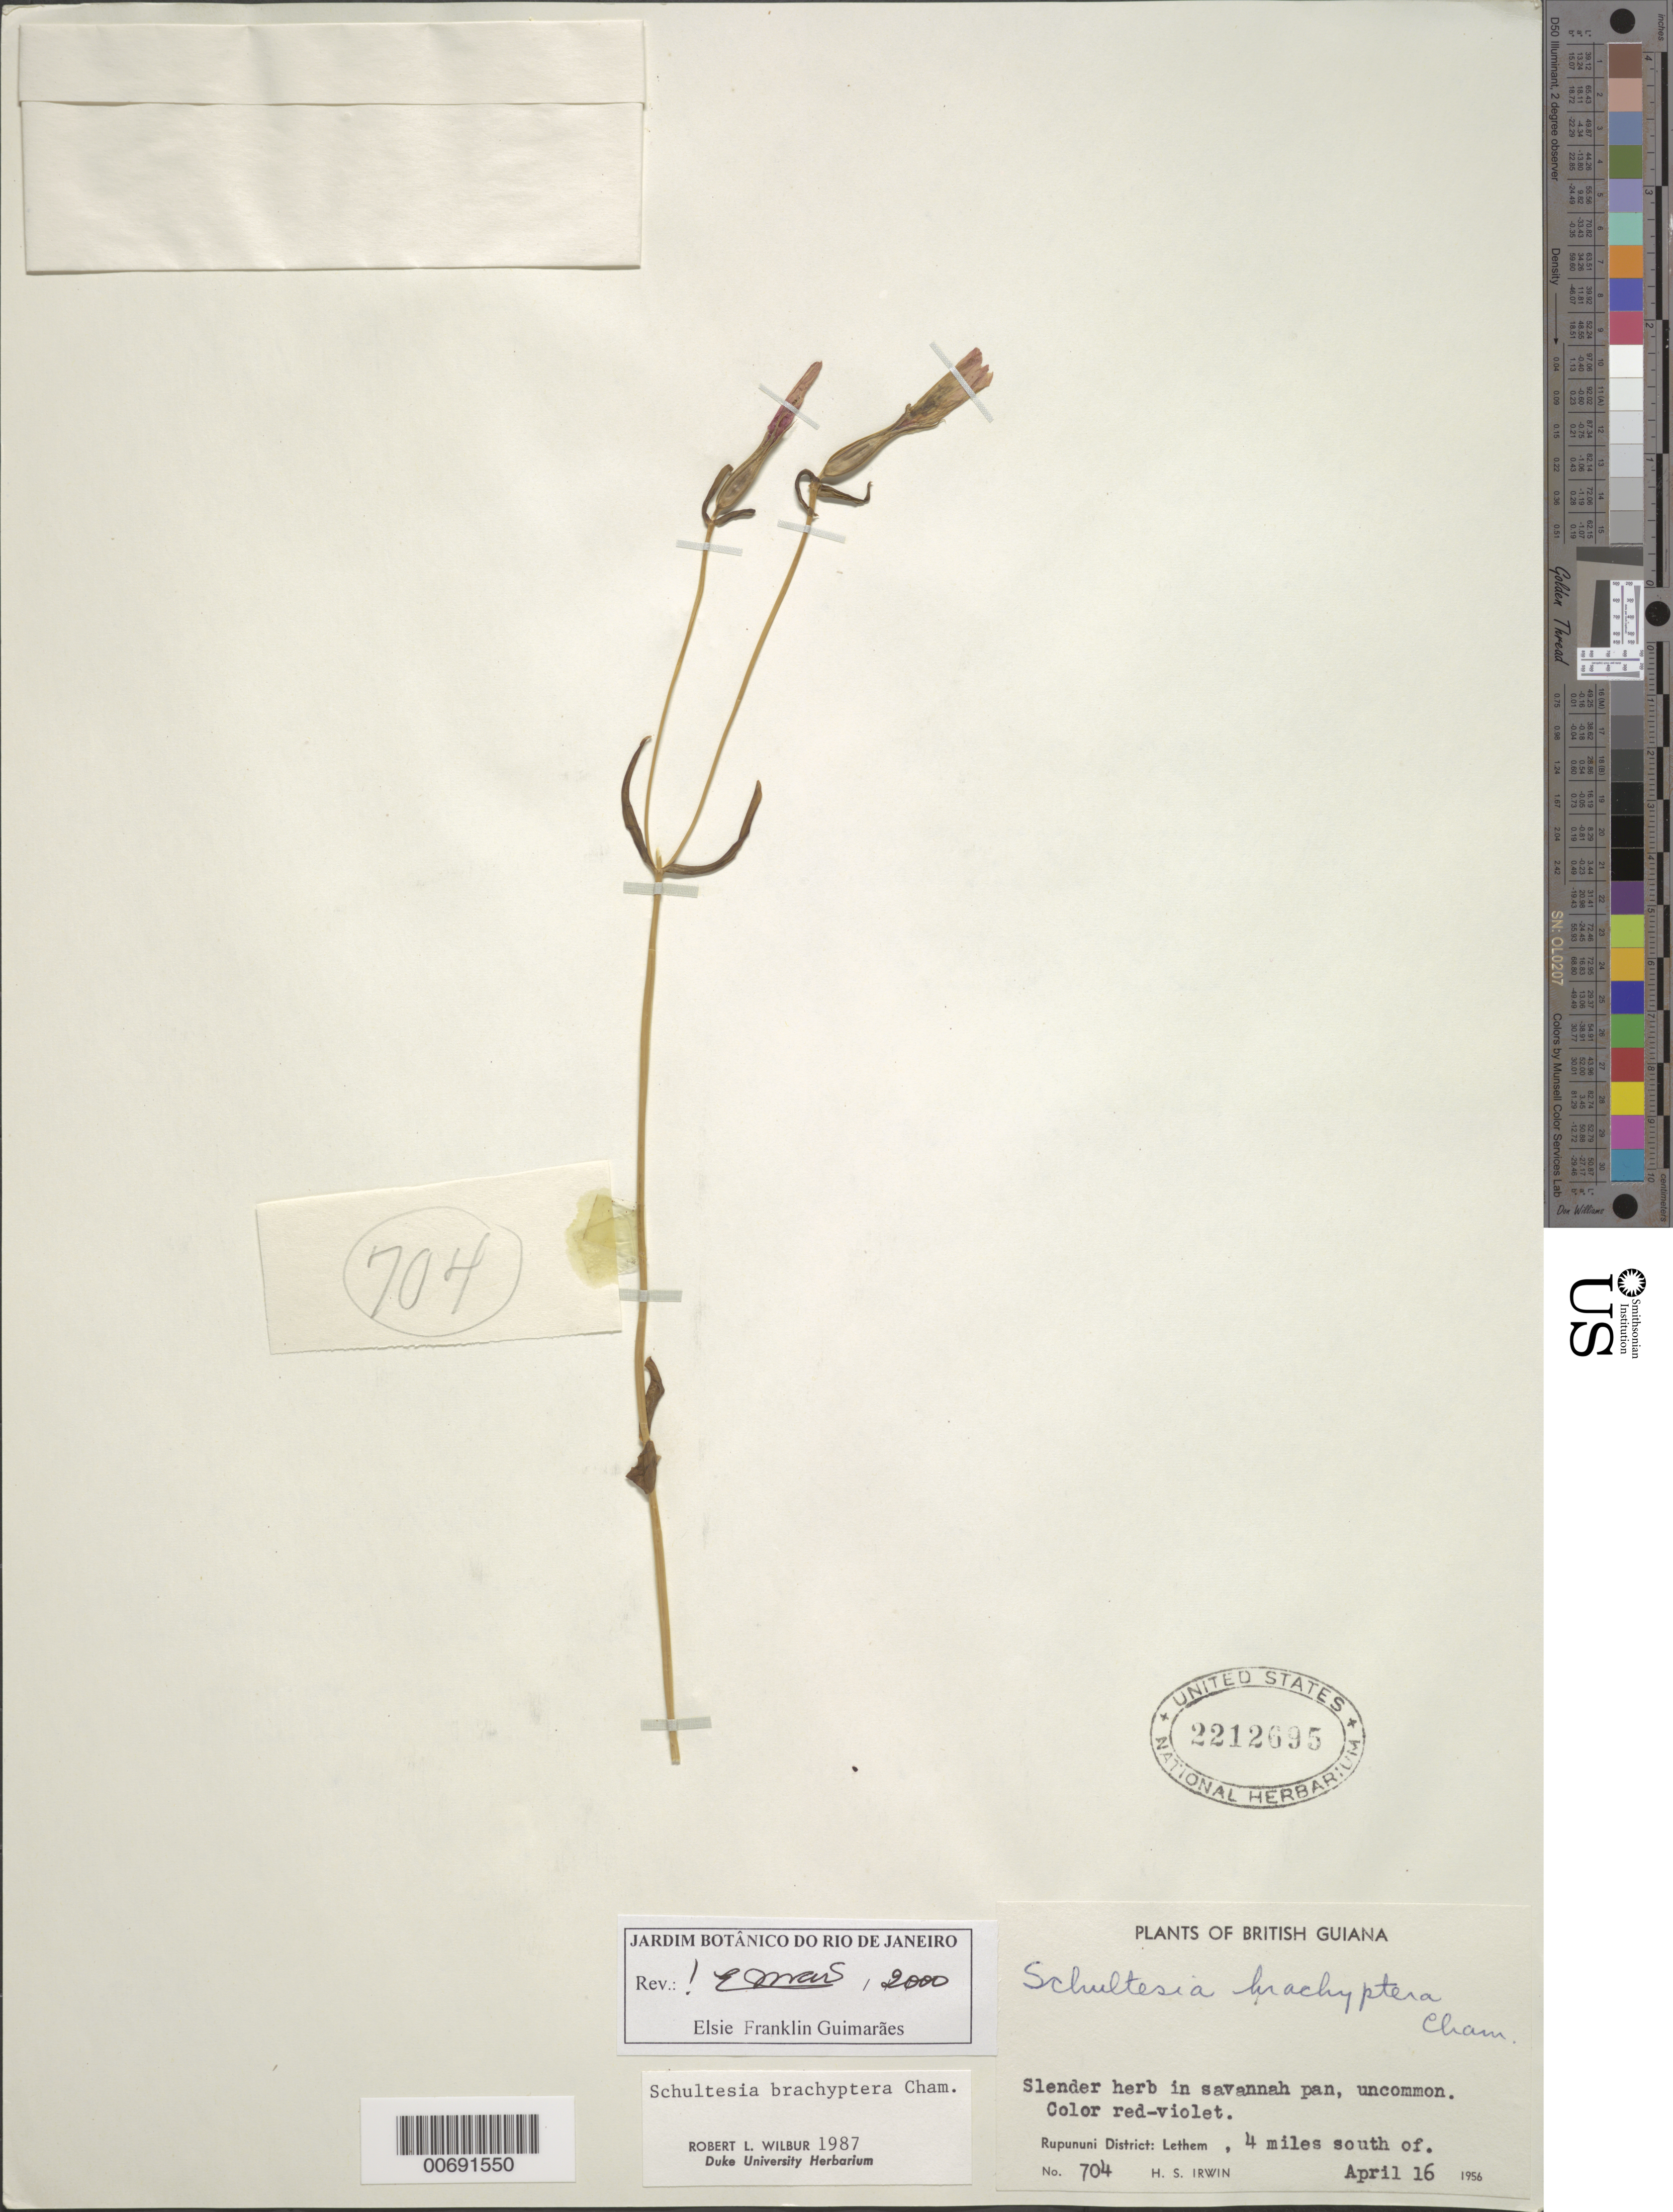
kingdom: Plantae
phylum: Tracheophyta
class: Magnoliopsida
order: Gentianales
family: Gentianaceae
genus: Schultesia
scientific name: Schultesia brachyptera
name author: Cham.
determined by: Guimarães, E. F.; Machado, D.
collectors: H. Irwin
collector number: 704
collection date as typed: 16-Apr-56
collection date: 1956-04-16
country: Guyana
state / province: U. Takutu-U. Essequibo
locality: Rupununi Dist., 4 mi. S of Lethem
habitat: Savanna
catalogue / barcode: US 2212695